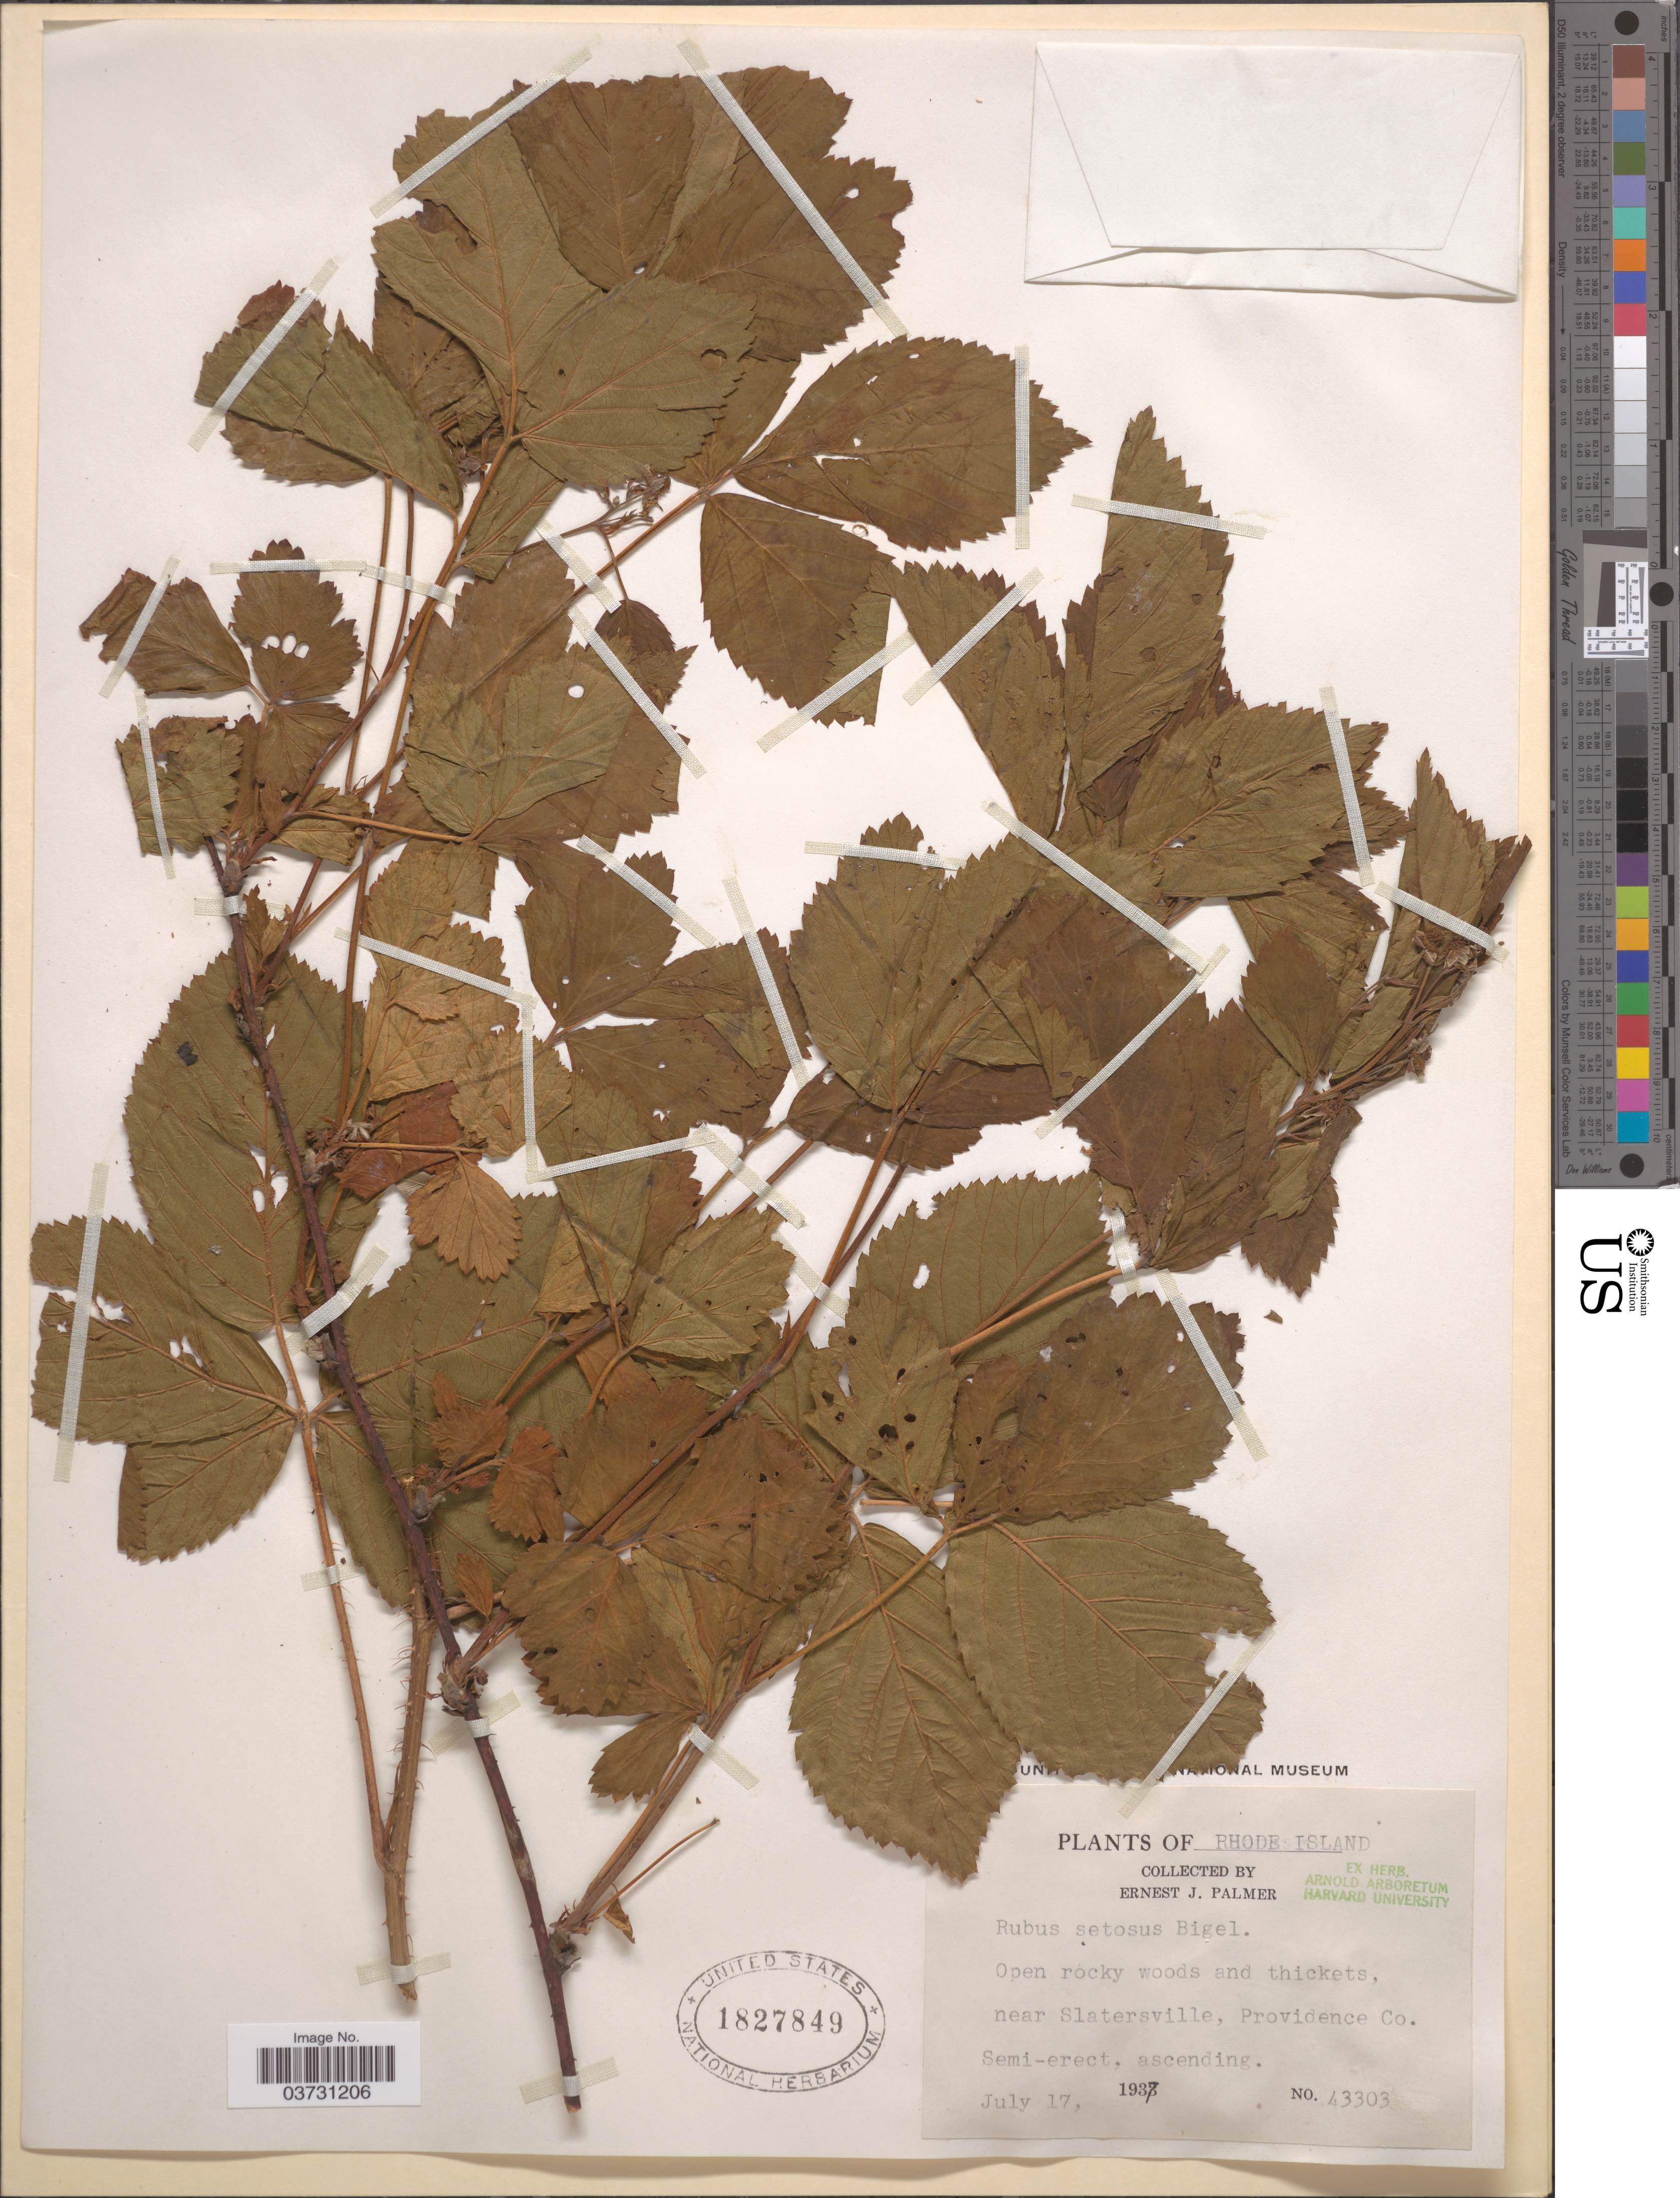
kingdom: Plantae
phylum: Tracheophyta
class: Magnoliopsida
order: Rosales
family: Rosaceae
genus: Rubus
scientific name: Rubus setosus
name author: Bigelow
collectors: E. J. Palmer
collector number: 43303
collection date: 1937-07-17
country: United States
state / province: Rhode Island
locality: Near Slatersville, Providence Co.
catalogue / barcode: US 1827849